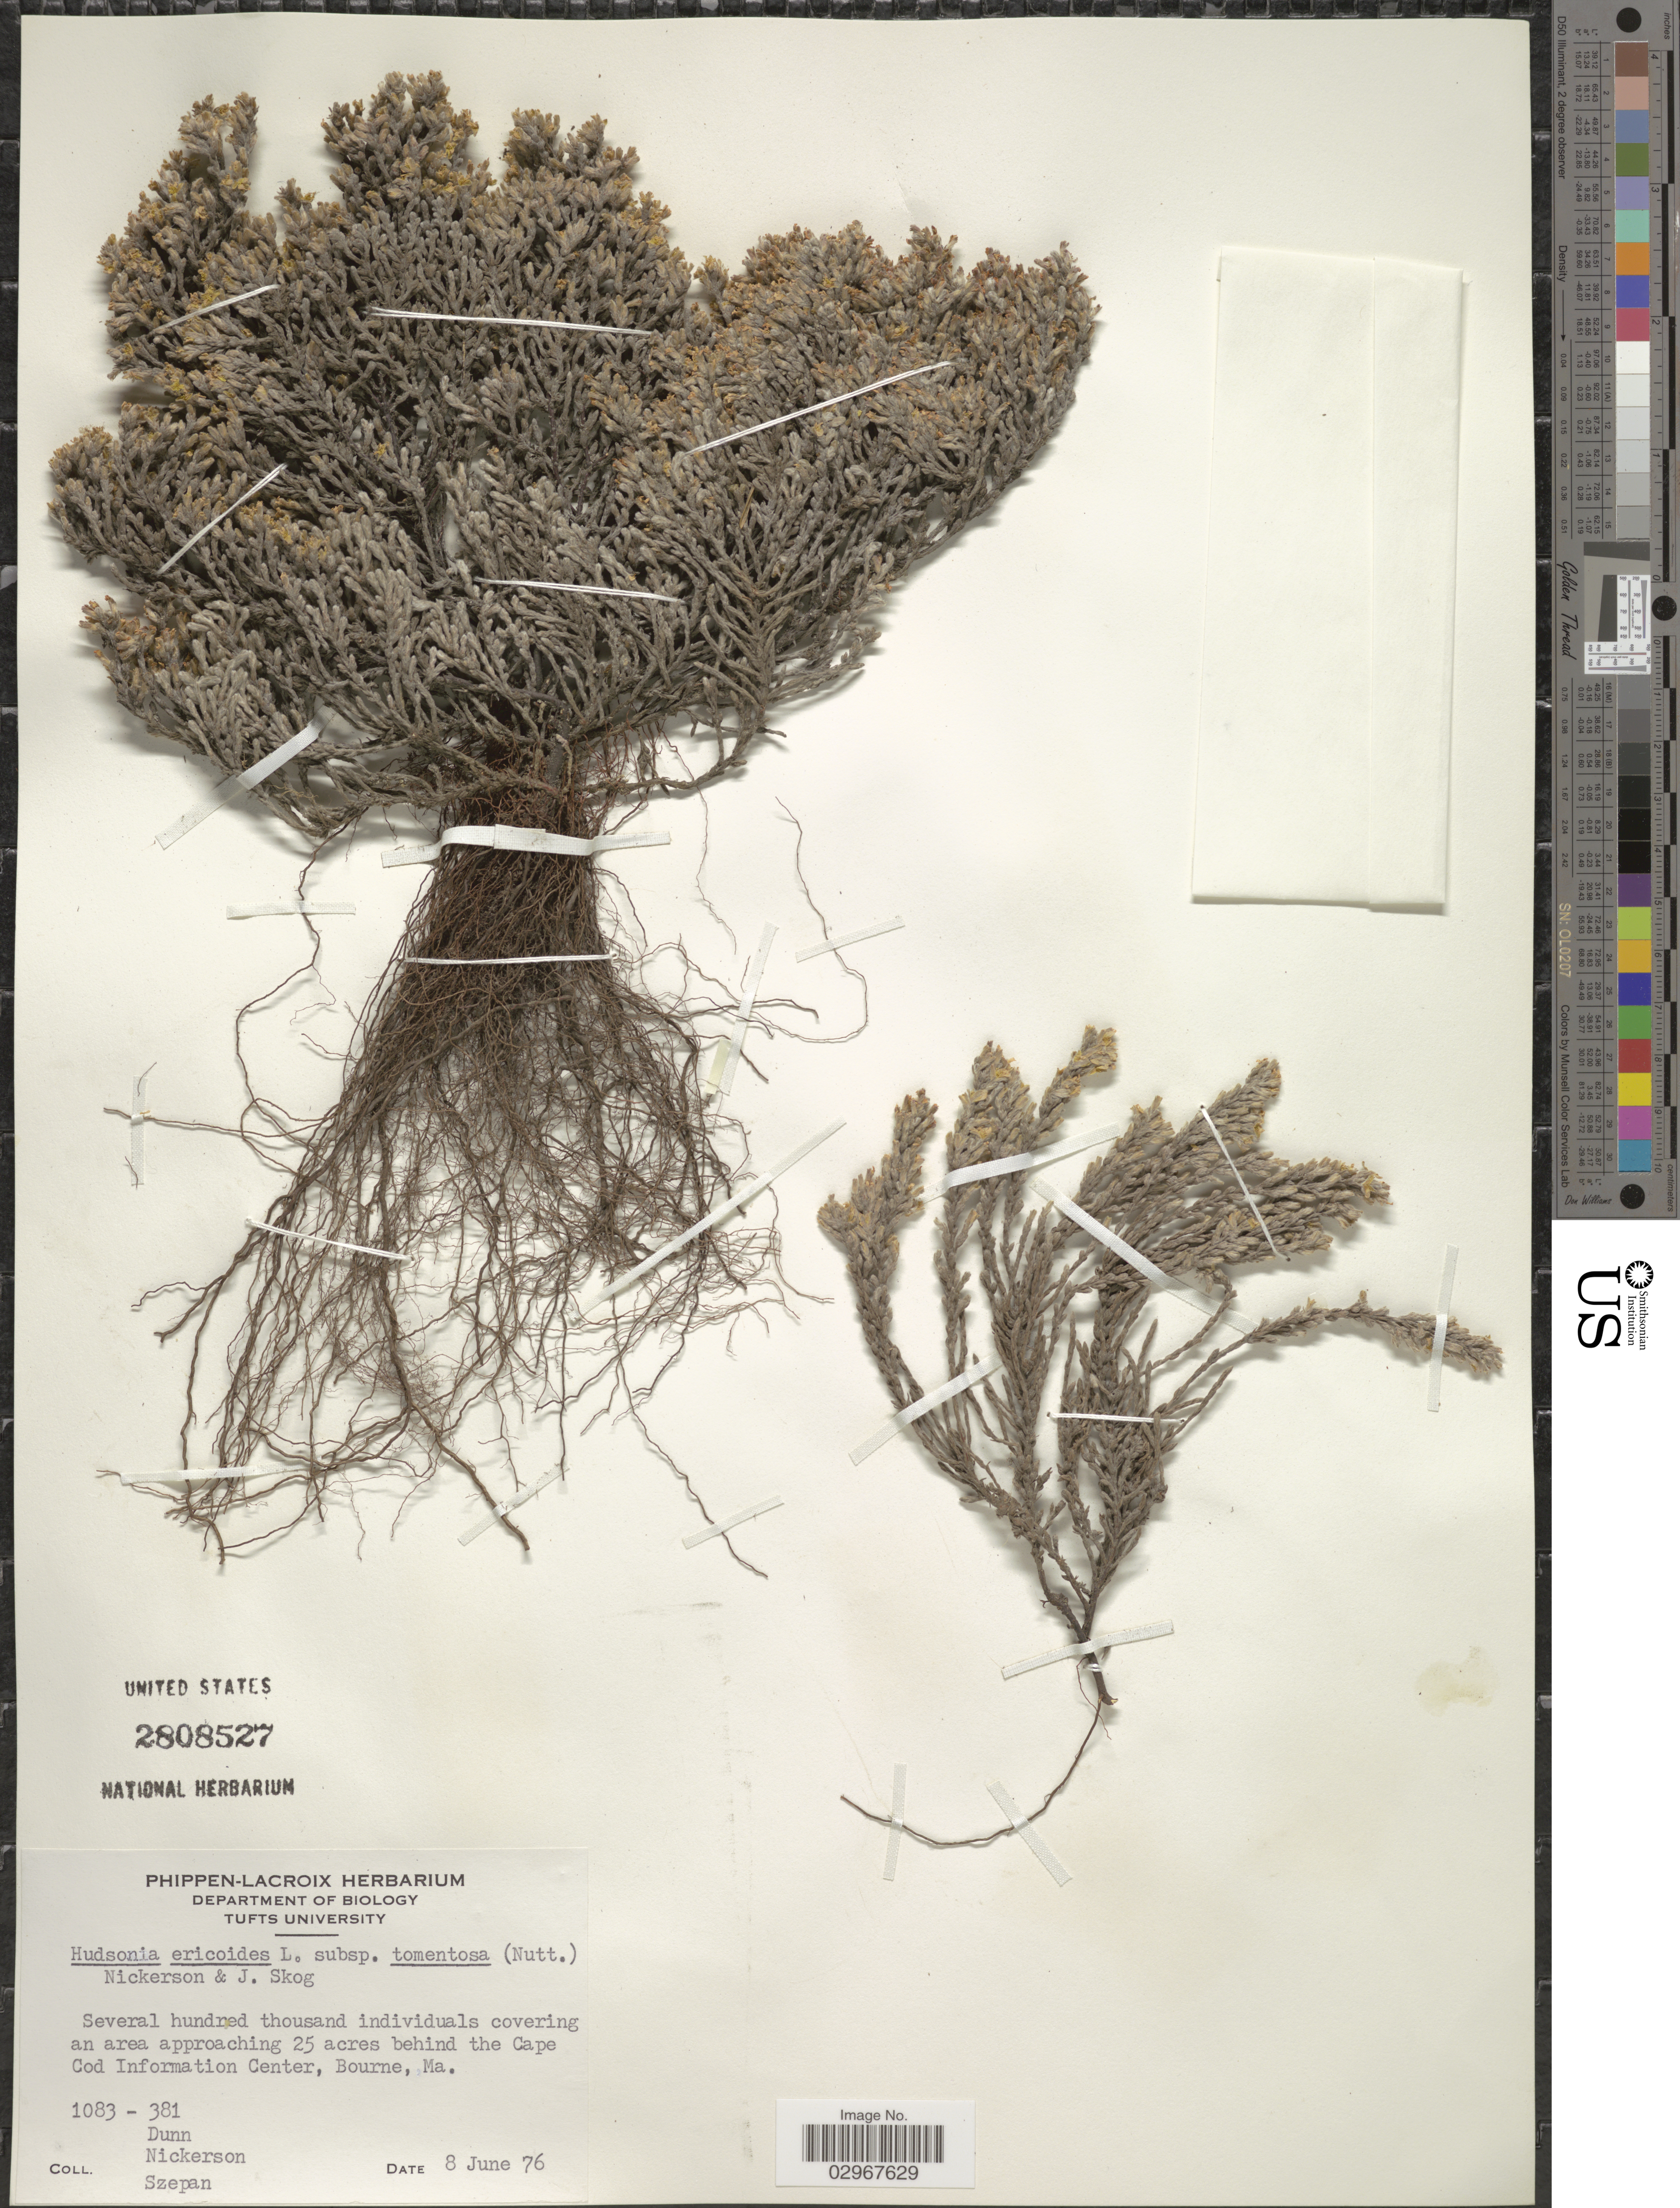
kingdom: Plantae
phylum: Tracheophyta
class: Magnoliopsida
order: Malvales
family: Cistaceae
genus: Hudsonia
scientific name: Hudsonia tomentosa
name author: Nutt.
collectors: Dunn, --, Nickerson, -- & Szepan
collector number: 1083-381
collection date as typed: Transcribed d/m/y: 8/6/76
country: United States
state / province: Massachusetts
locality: Approaching 25 acres behind the Cape Cod Information Center, Bourne, Ma.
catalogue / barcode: US 2808527